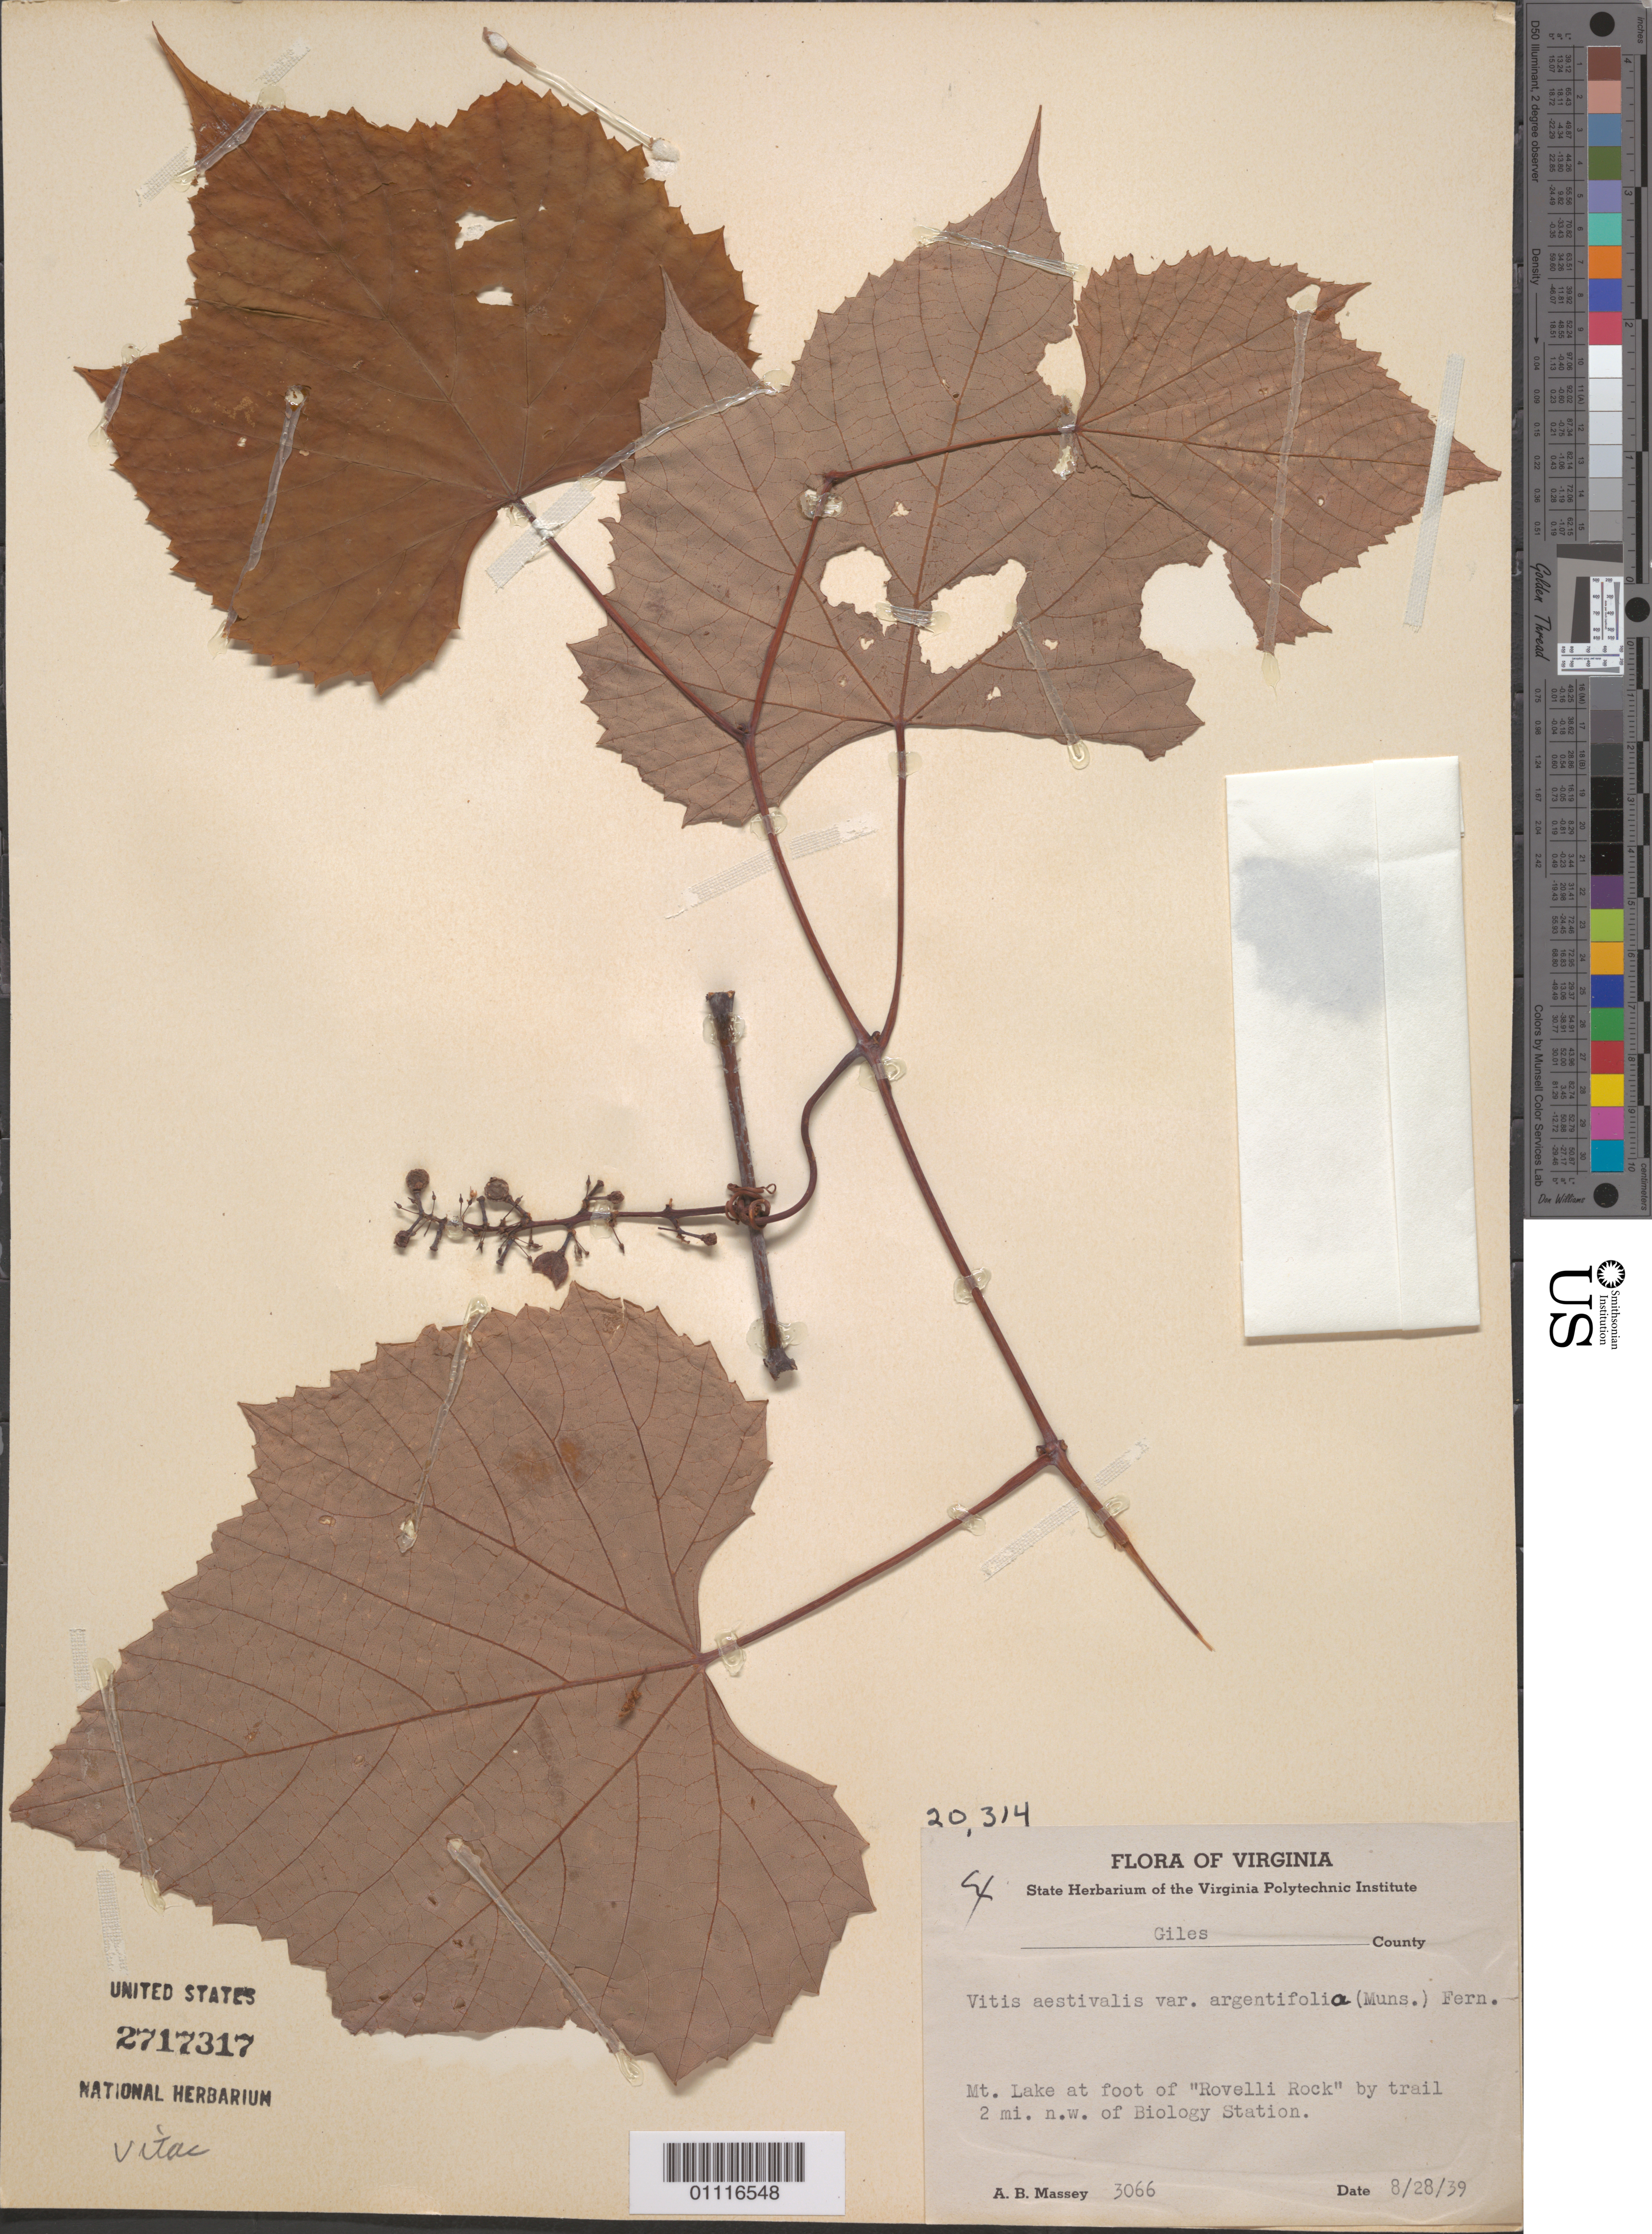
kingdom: Plantae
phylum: Tracheophyta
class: Magnoliopsida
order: Vitales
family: Vitaceae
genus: Vitis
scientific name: Vitis aestivalis var. argentifolia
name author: Michx.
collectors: A. Massey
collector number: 3066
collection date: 1839-08-23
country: United States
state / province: Virginia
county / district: Giles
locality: Mt. Lake at foot of "Rovelli Rock" by trail 2 mi. n.w. of Biology Station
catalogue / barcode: US 2717317